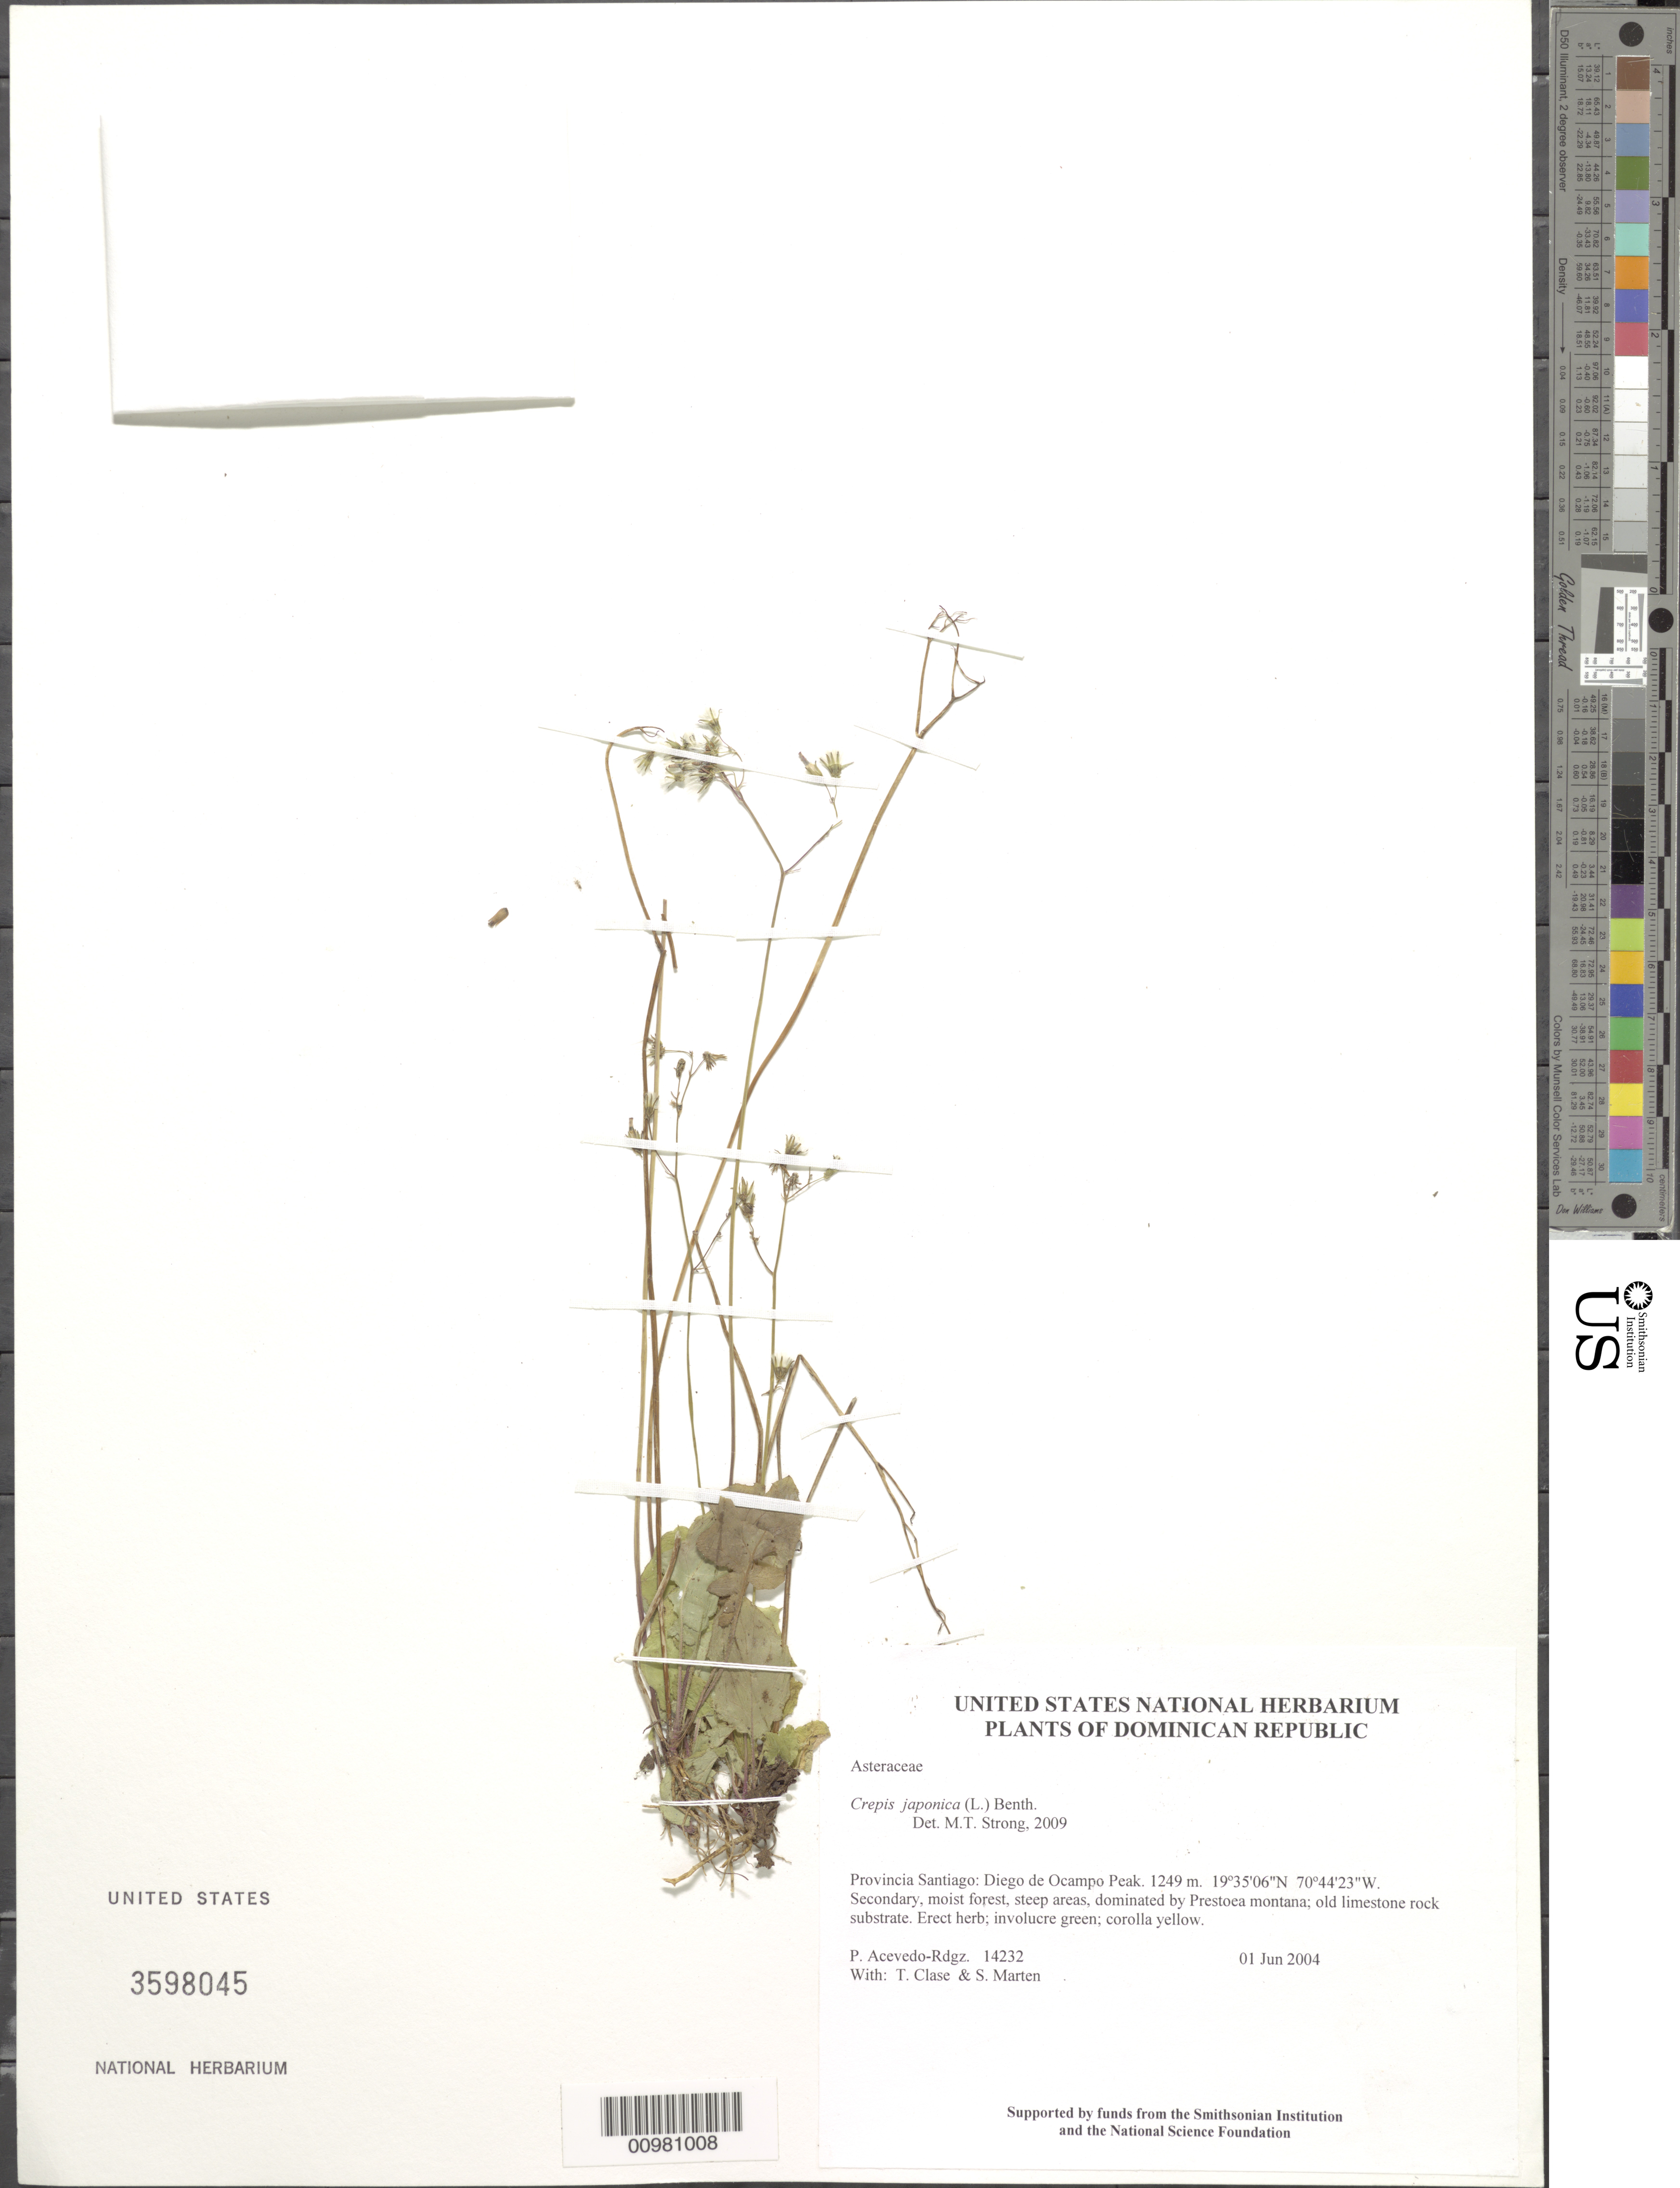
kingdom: Plantae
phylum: Tracheophyta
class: Magnoliopsida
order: Asterales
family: Asteraceae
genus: Youngia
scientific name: Youngia japonica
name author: (L.) DC.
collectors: P. Acevedo-Rodr., T. Clase & S. Marten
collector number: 14232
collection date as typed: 01 Jun 2004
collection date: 2004-06-01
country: Dominican Republic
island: Hispaniola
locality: Provincia Santiago: Diego de Ocampo Peak.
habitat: Secondary, moist forest, steep areas, dominated by Prestoea montana; old limestone rock substrate.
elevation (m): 1249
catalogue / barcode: US 3598045